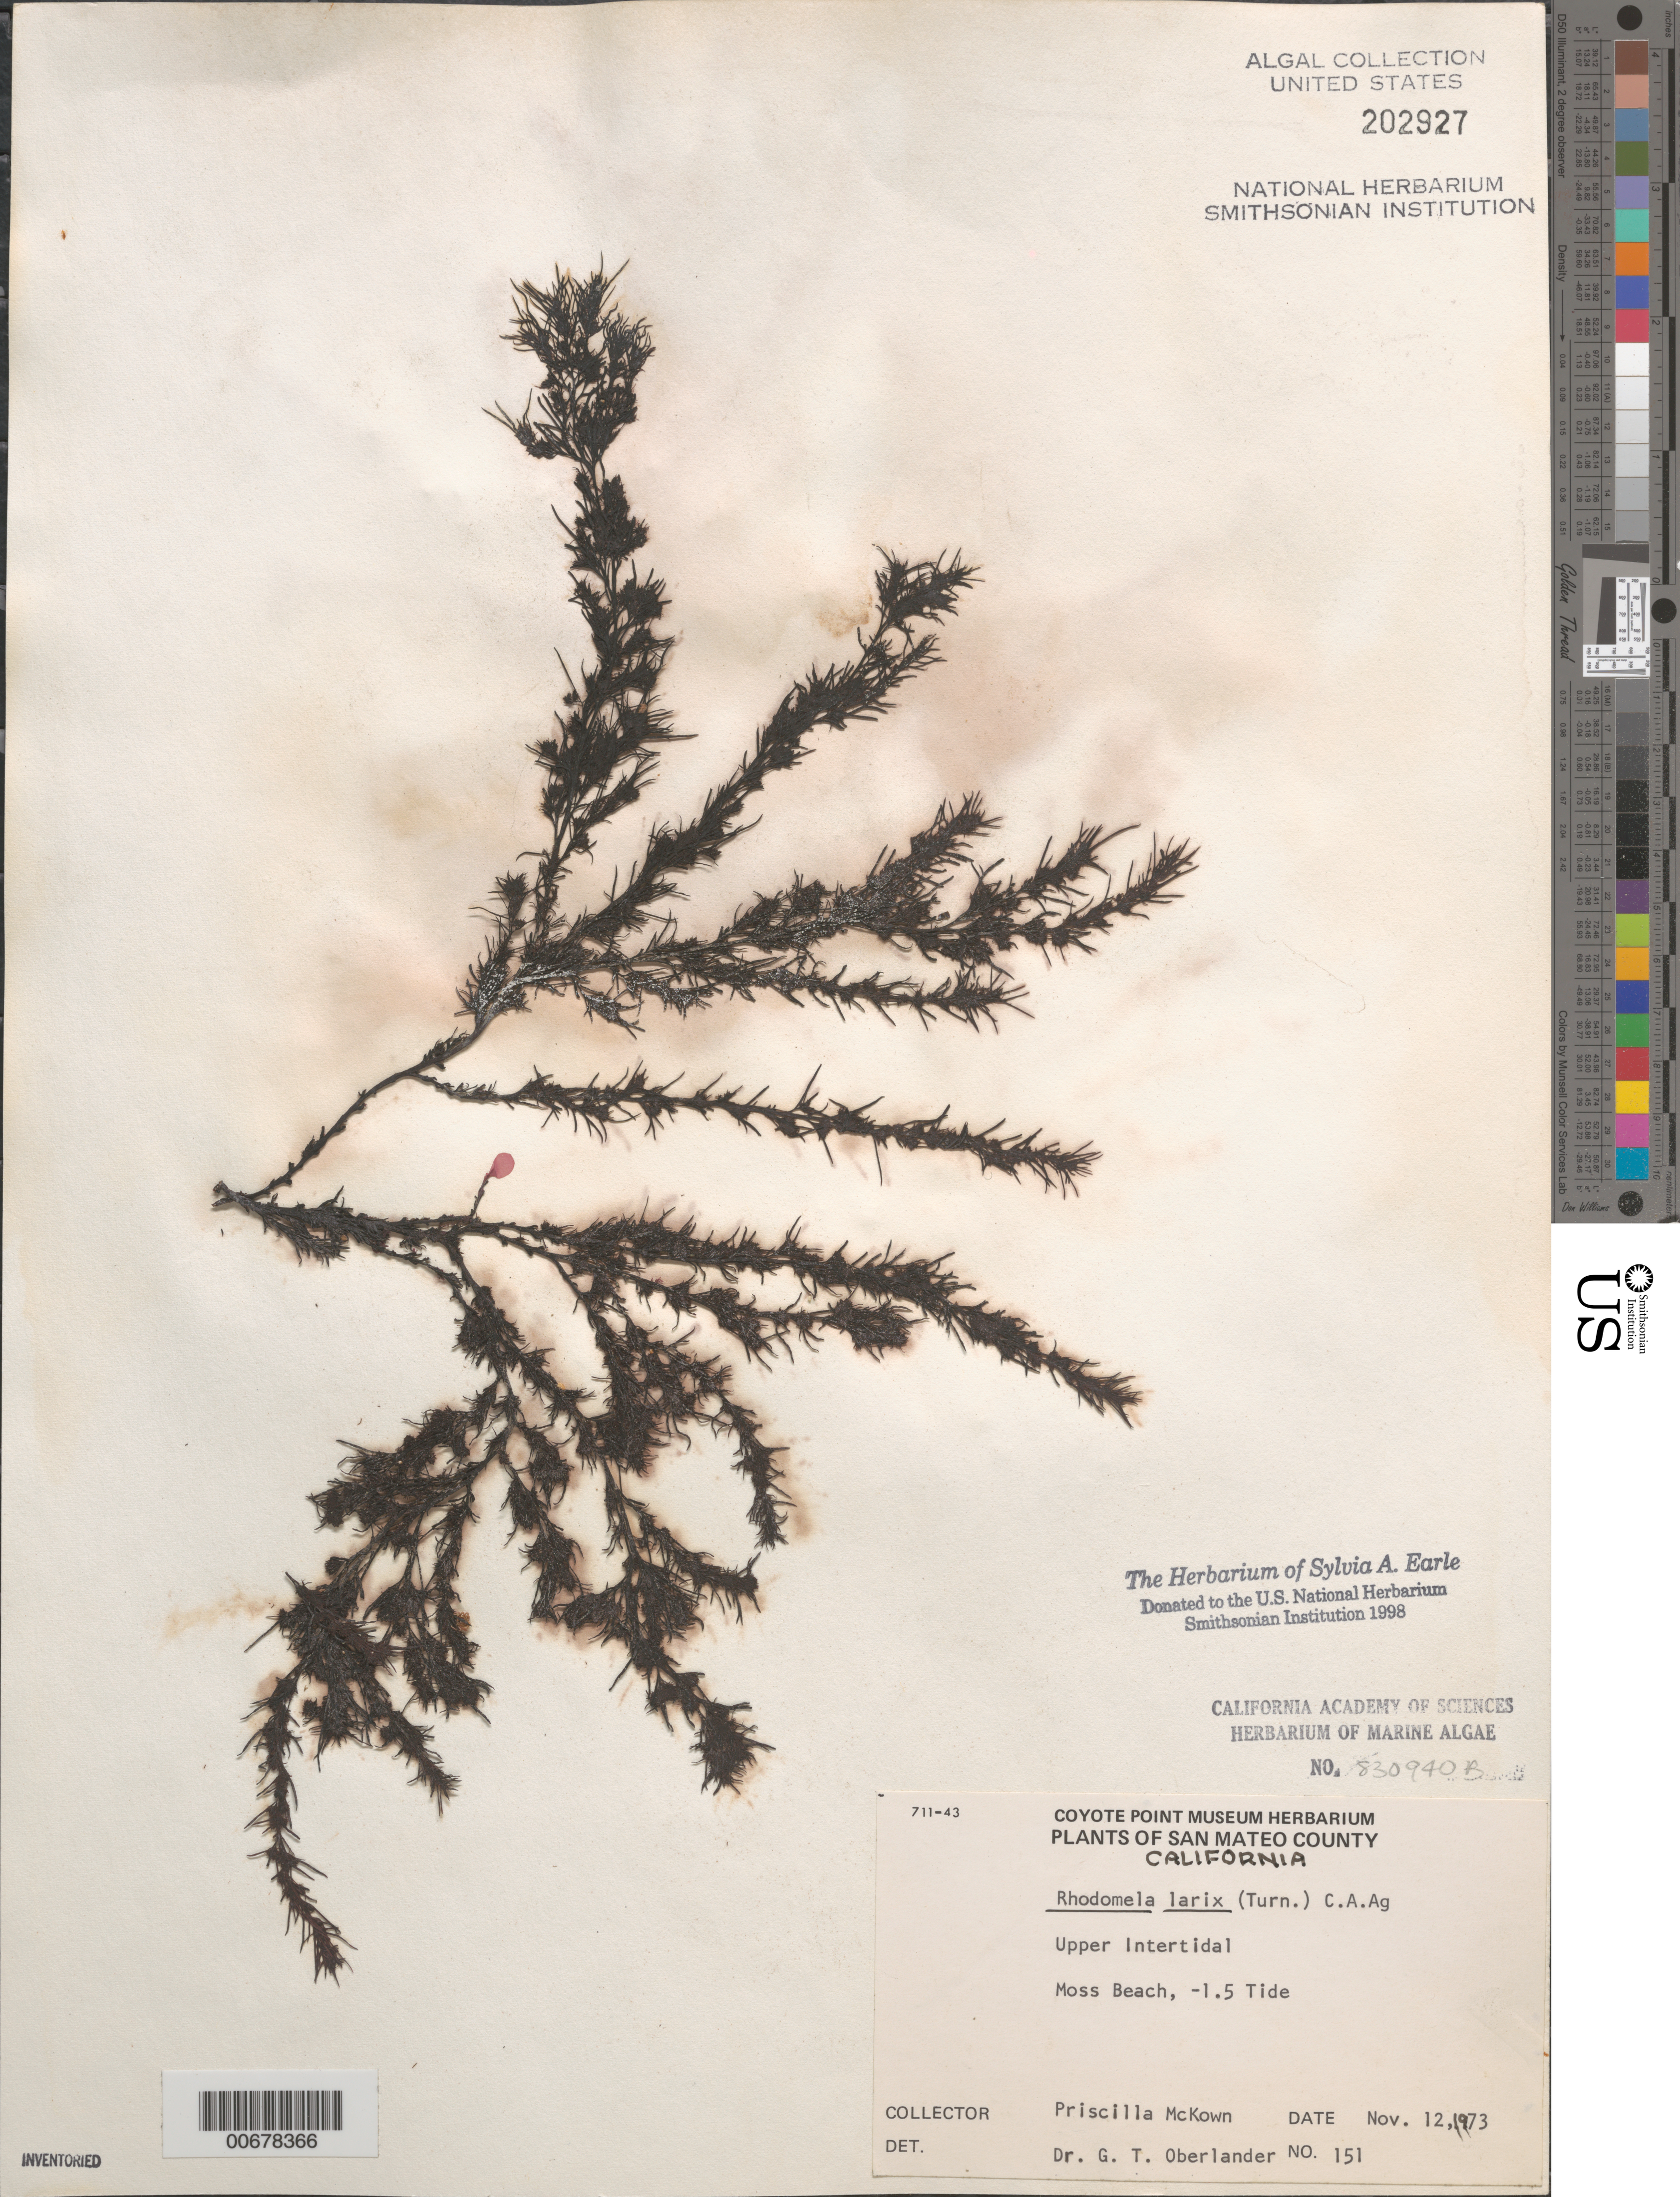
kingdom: Plantae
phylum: Rhodophyta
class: Florideophyceae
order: Ceramiales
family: Rhodomelaceae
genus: Neorhodomela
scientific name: Neorhodomela larix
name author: (Turner) Masuda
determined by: Algae name updating Project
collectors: P. McKown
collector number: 151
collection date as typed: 12 Nov 1973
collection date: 1973-11-12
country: United States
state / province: California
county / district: San Mateo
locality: Moss Beach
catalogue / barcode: US 202927